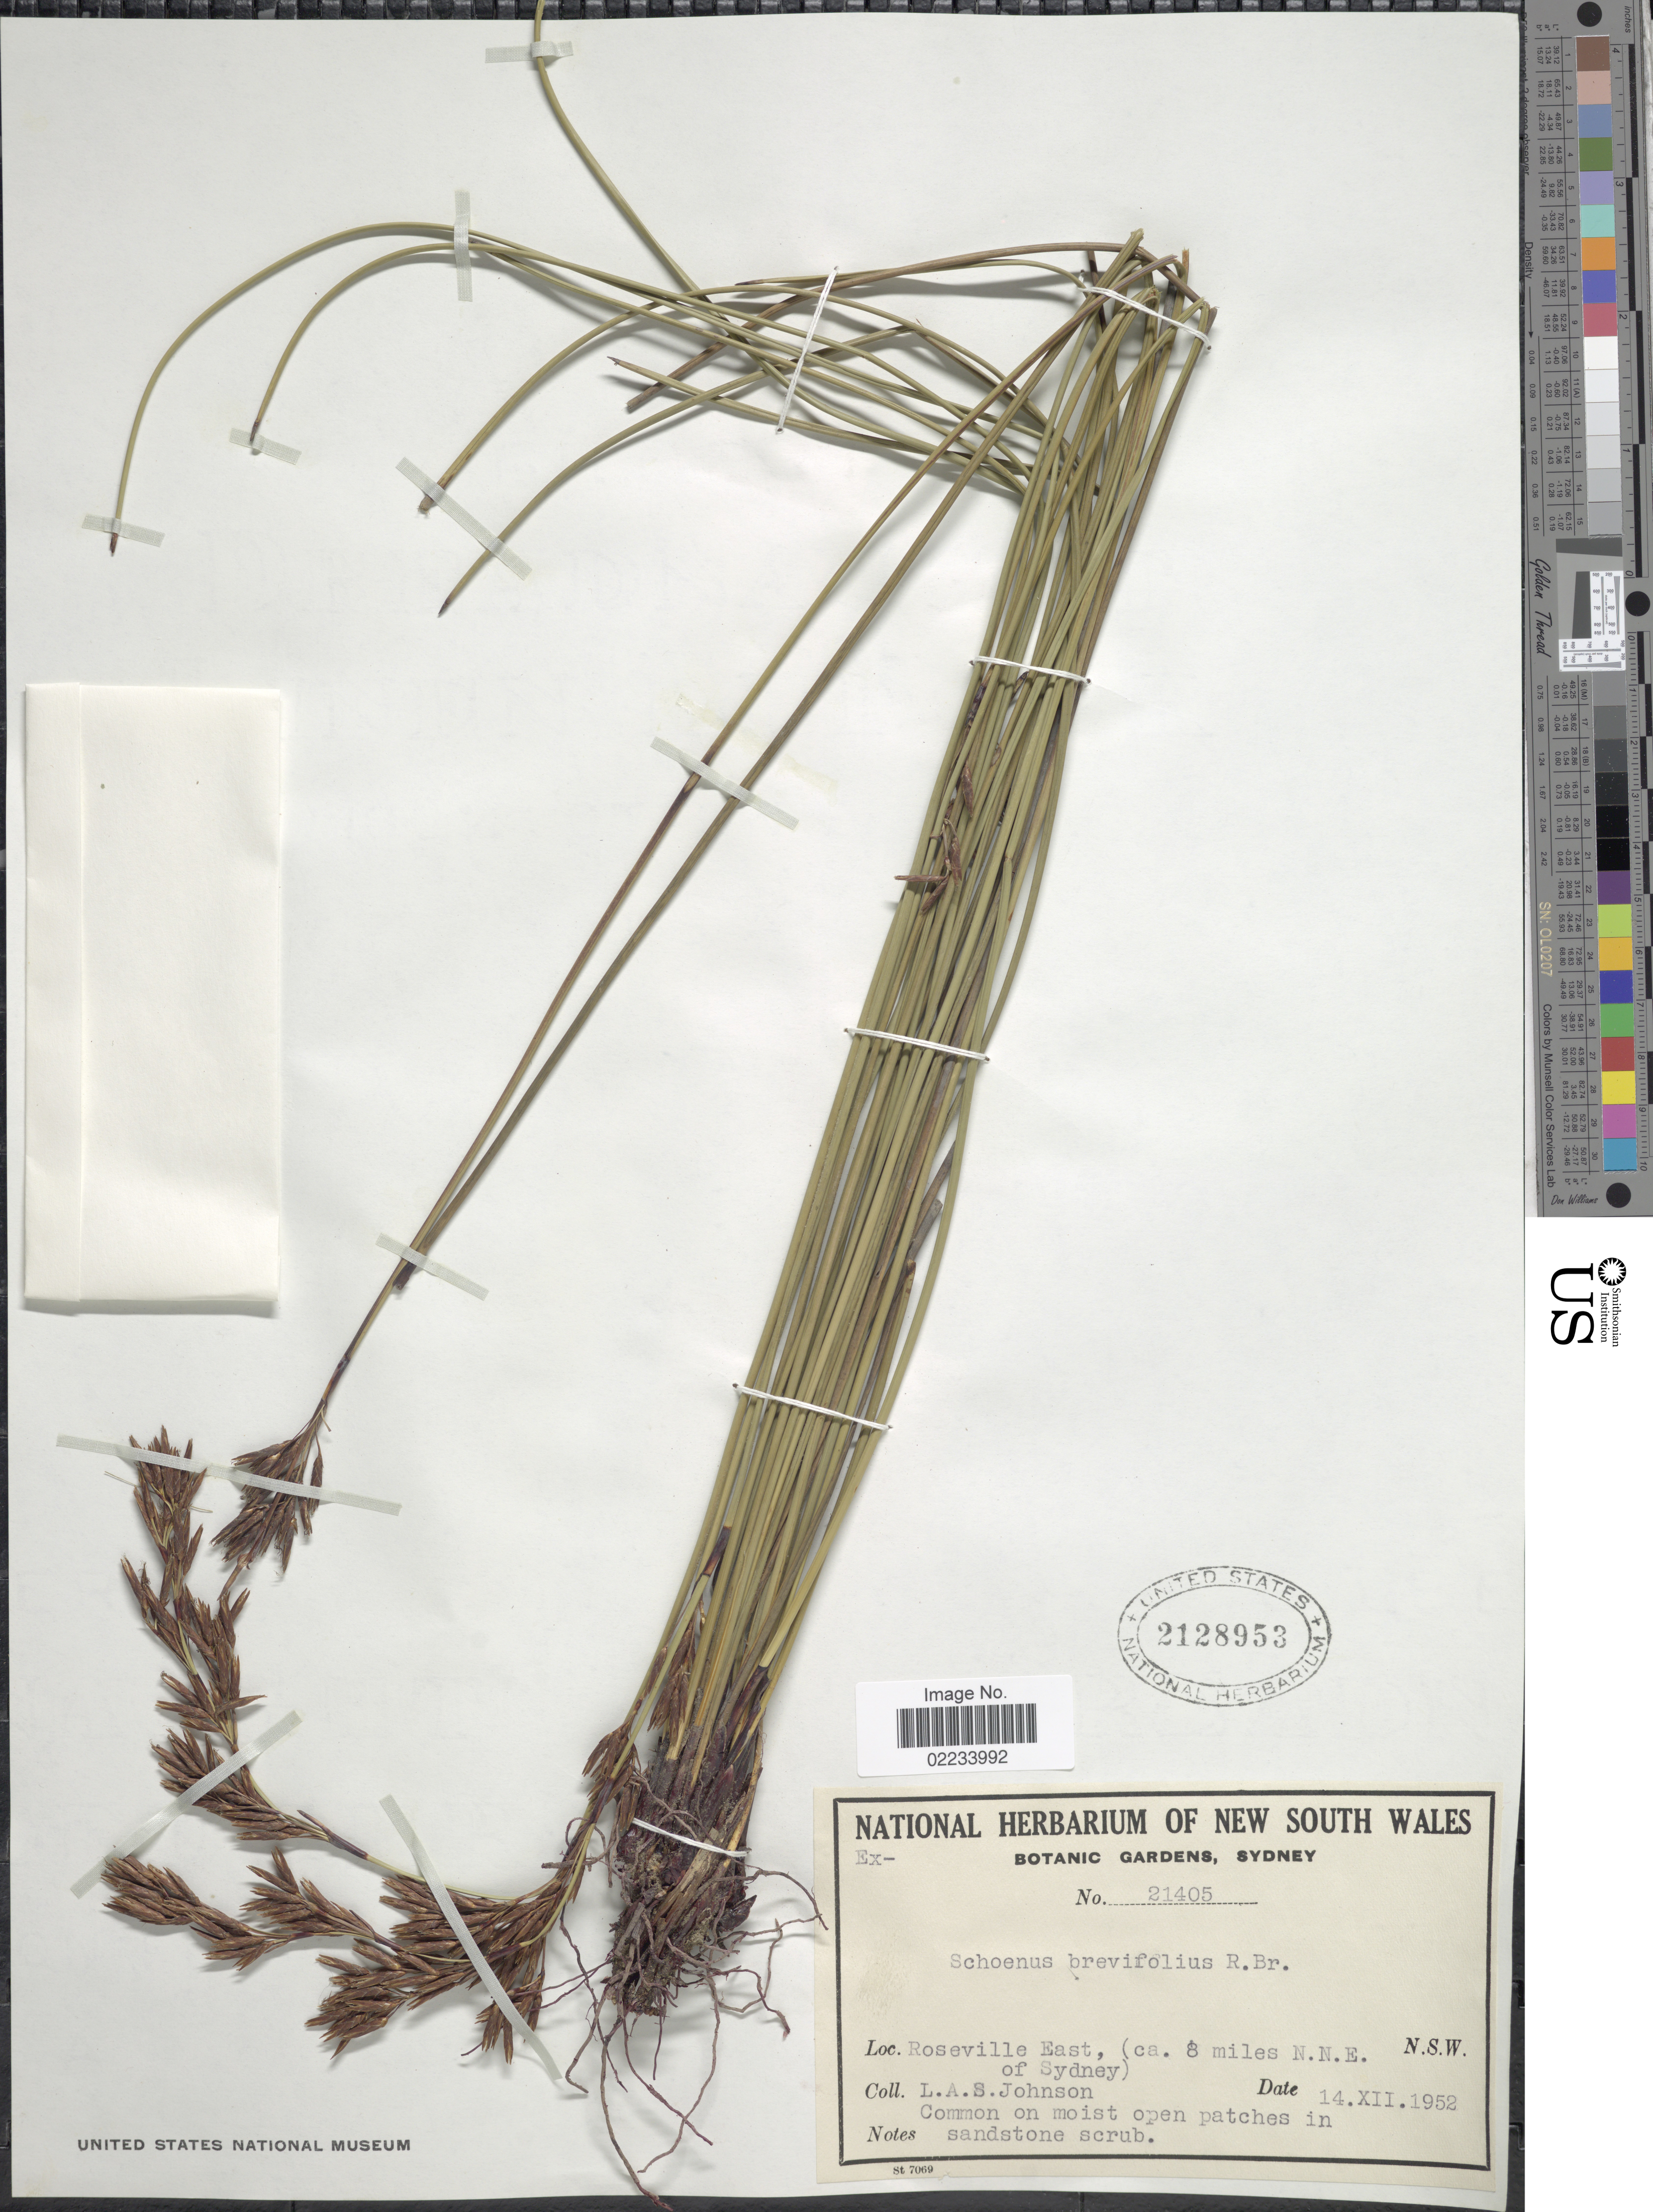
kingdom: Plantae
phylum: Tracheophyta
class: Liliopsida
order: Poales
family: Cyperaceae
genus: Schoenus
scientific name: Schoenus brevifolius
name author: R. Br.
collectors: L. A. S. Johnson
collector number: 21405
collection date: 1952-12-14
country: Australia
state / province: New South Wales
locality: Roseville East, (ca. 8 miles N.N.E. of Sydney)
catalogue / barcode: US 2128953